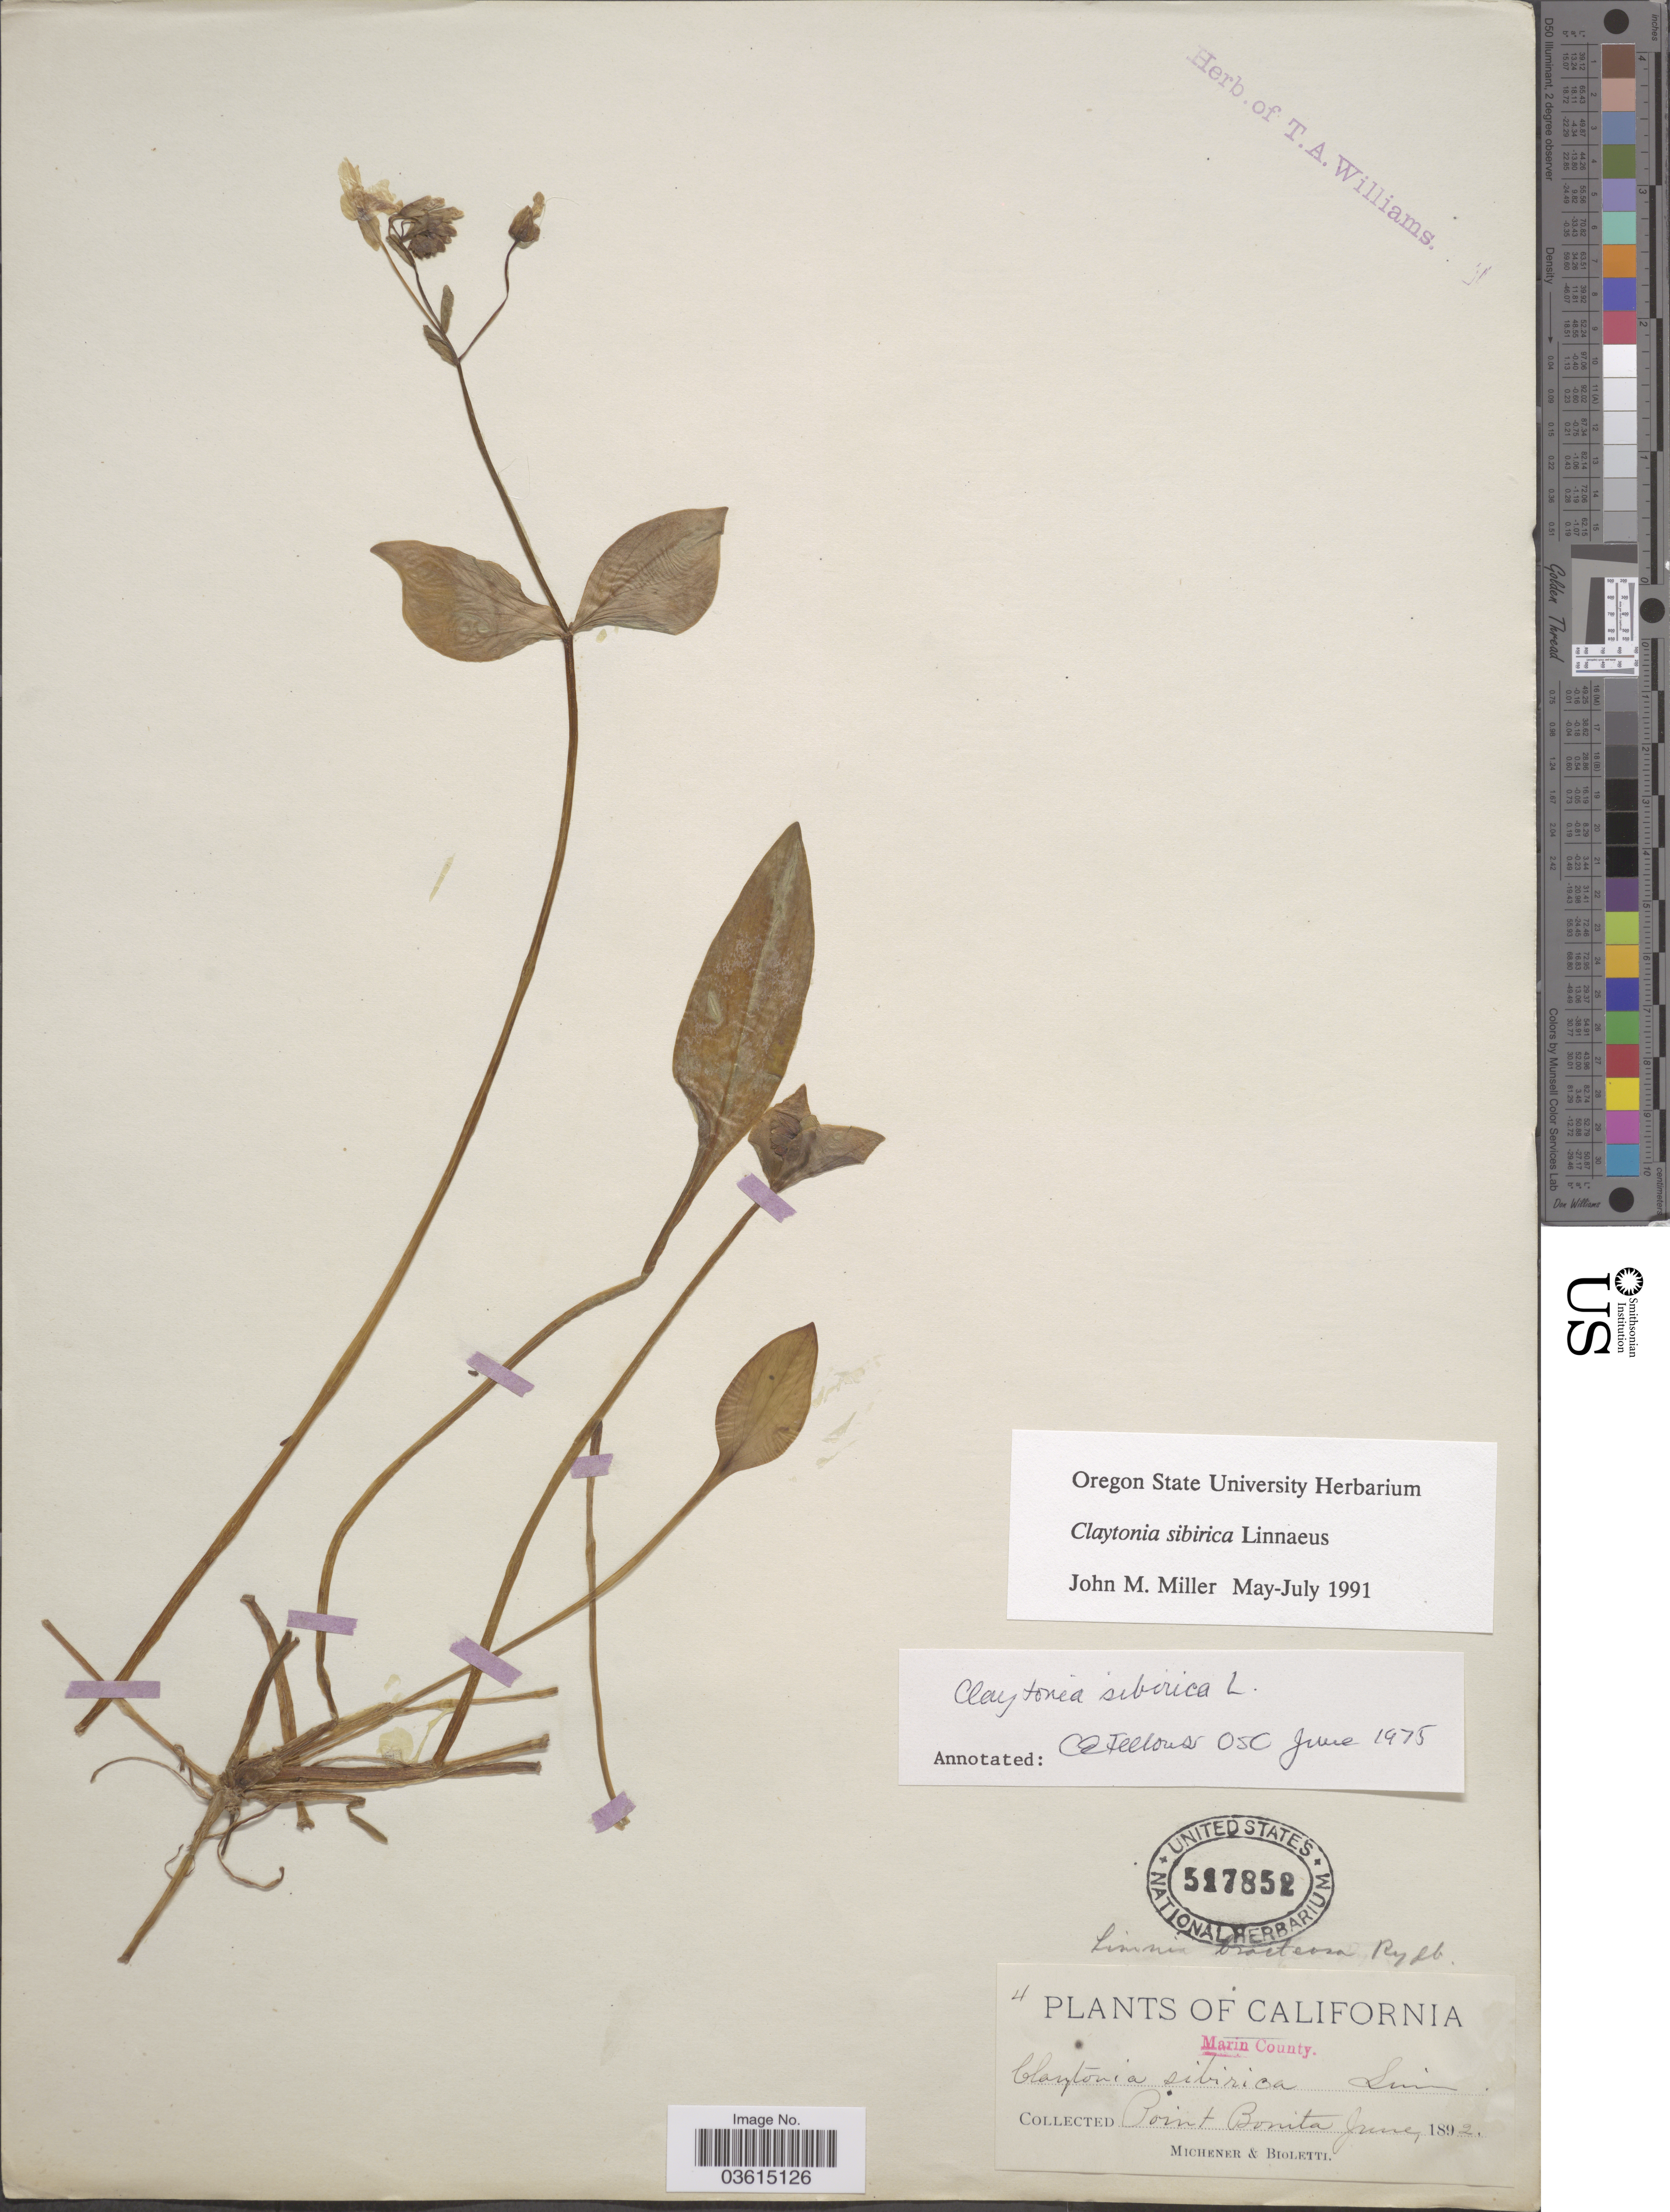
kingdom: Plantae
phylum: Tracheophyta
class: Magnoliopsida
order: Caryophyllales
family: Montiaceae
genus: Claytonia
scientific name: Claytonia sibirica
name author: L.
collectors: -. Michener & -- Bioletti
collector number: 4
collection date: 1892-06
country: United States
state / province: California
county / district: Marin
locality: Marin County. Point Bonita.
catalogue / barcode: US 517852